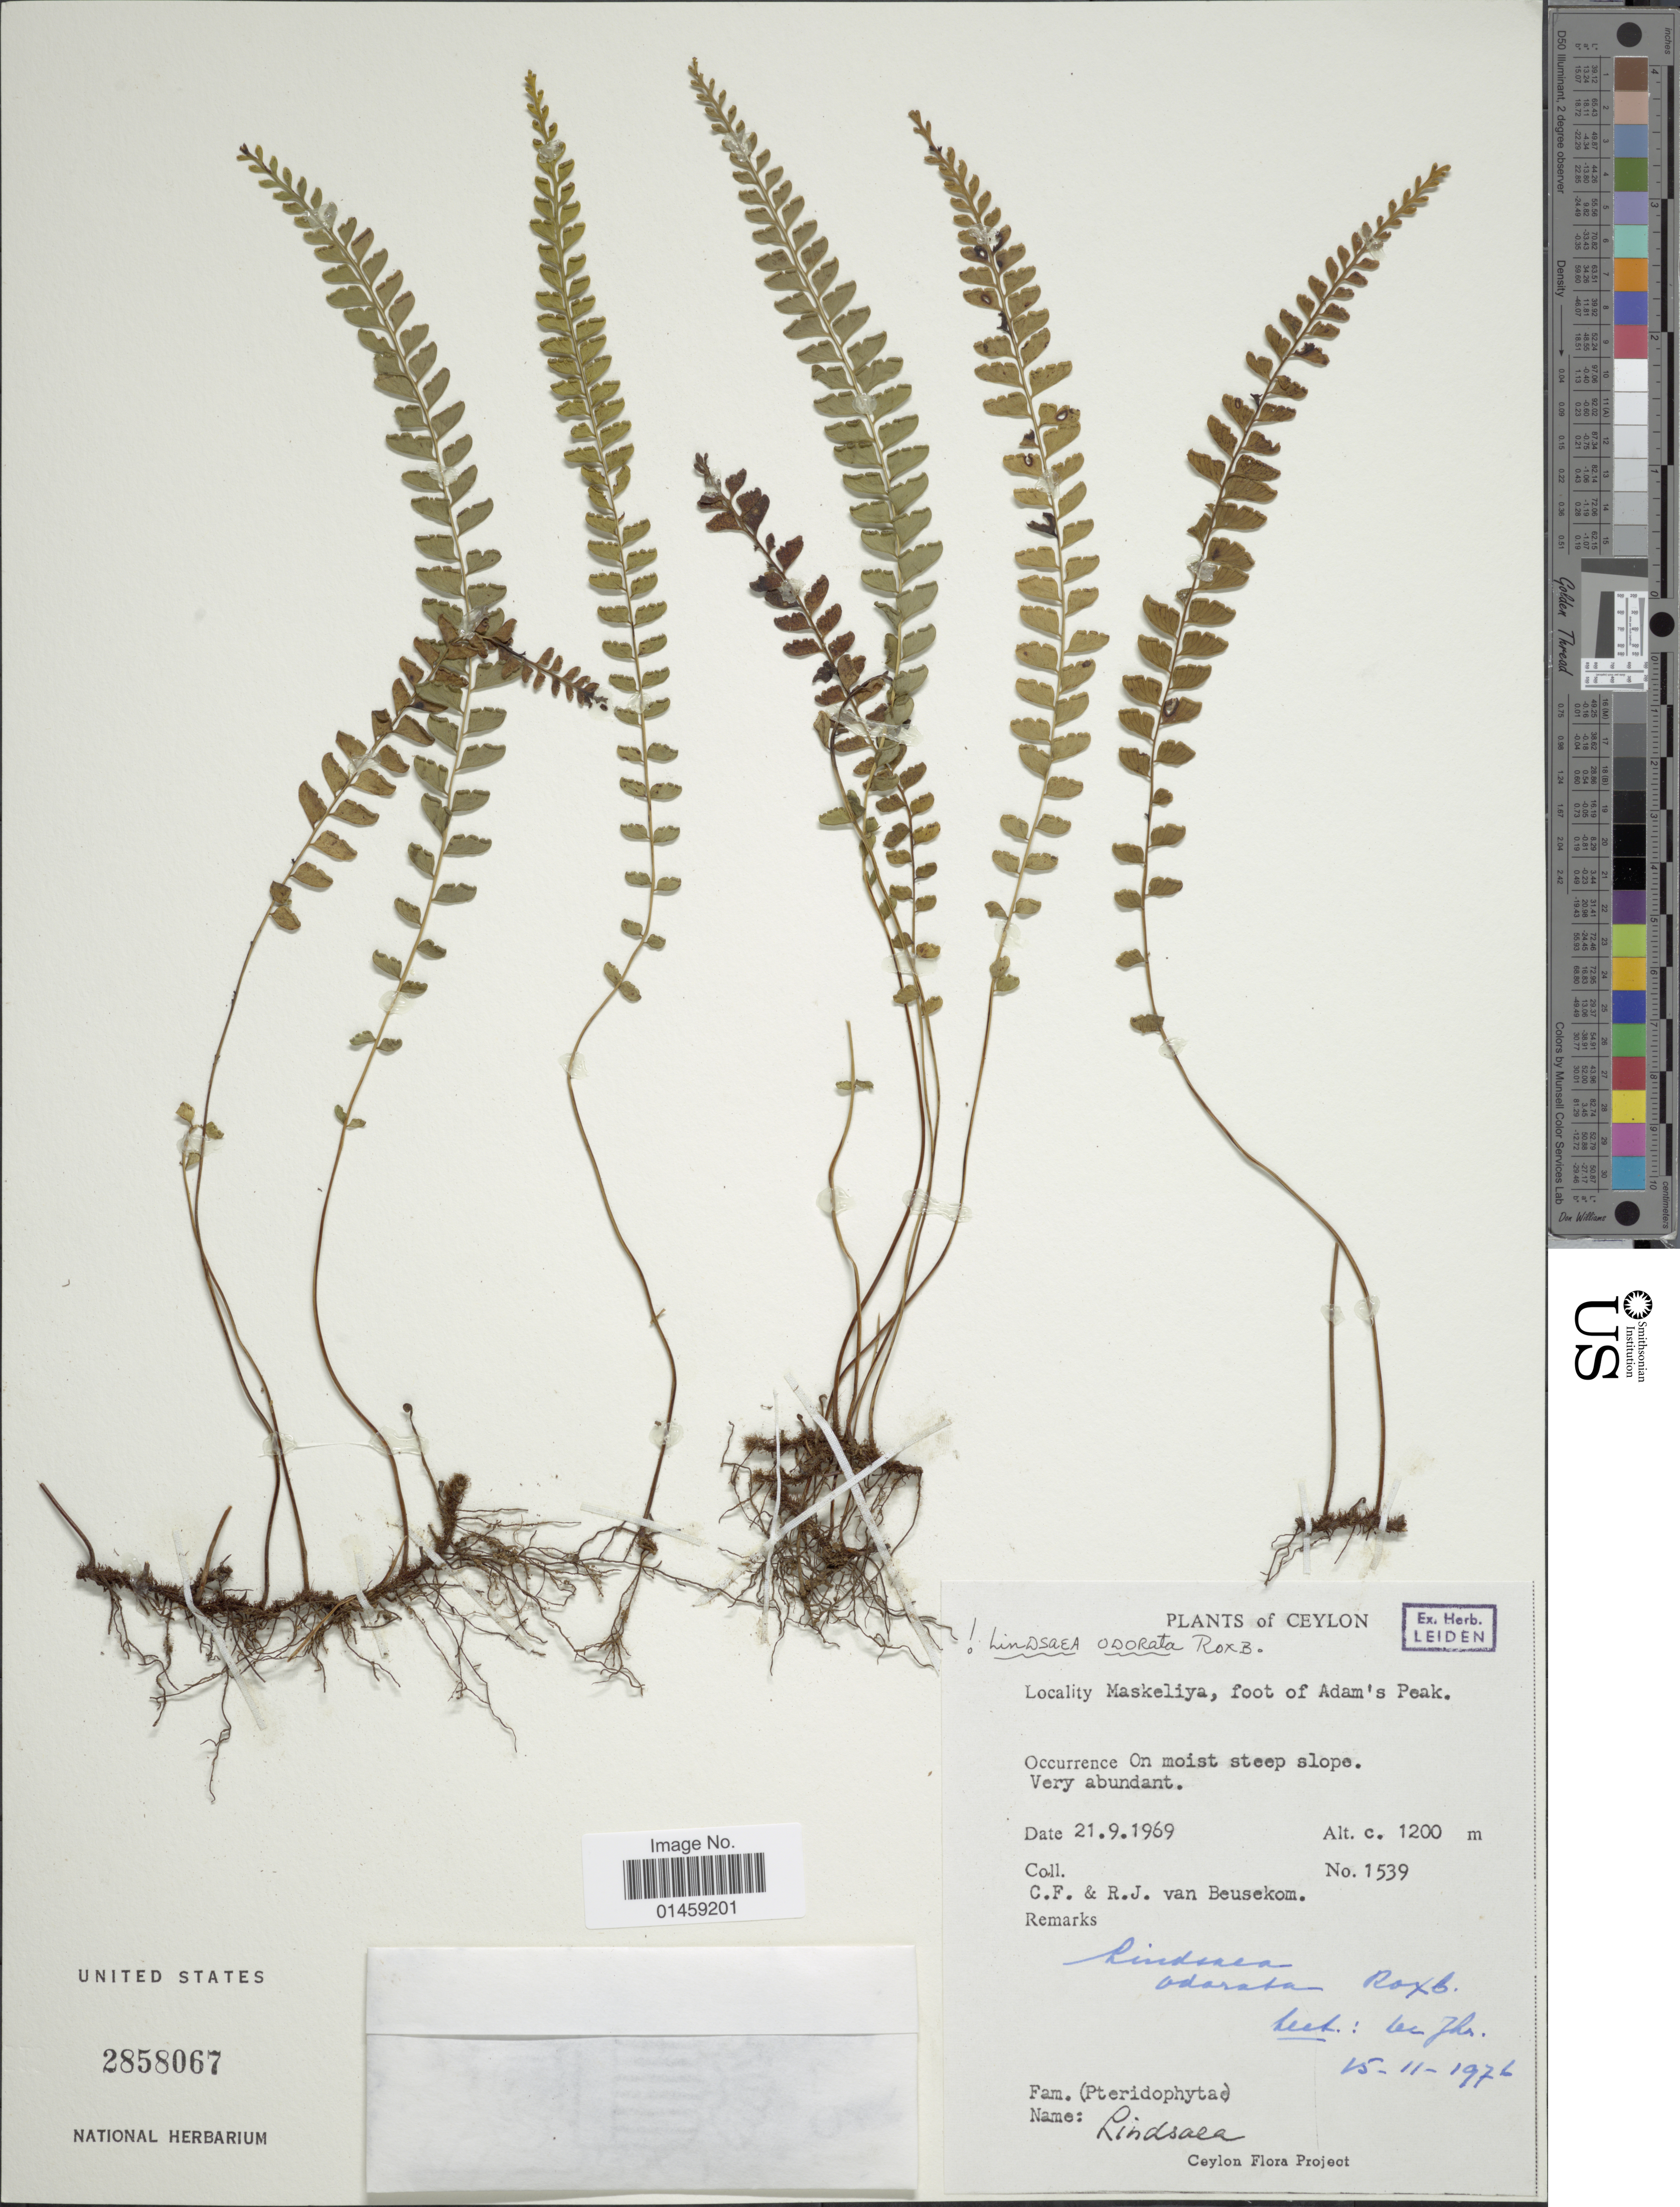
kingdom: Plantae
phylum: Tracheophyta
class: Polypodiopsida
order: Polypodiales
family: Lindsaeaceae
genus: Lindsaea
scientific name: Lindsaea odorata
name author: Roxb.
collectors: C. F. Beusekom & R. Beusekom-Osinga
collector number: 1539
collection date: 1969-09-21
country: Sri Lanka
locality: Ceylon. Maskeliya, foot of Adam's Peak.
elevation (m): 1200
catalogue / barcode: US 28580671